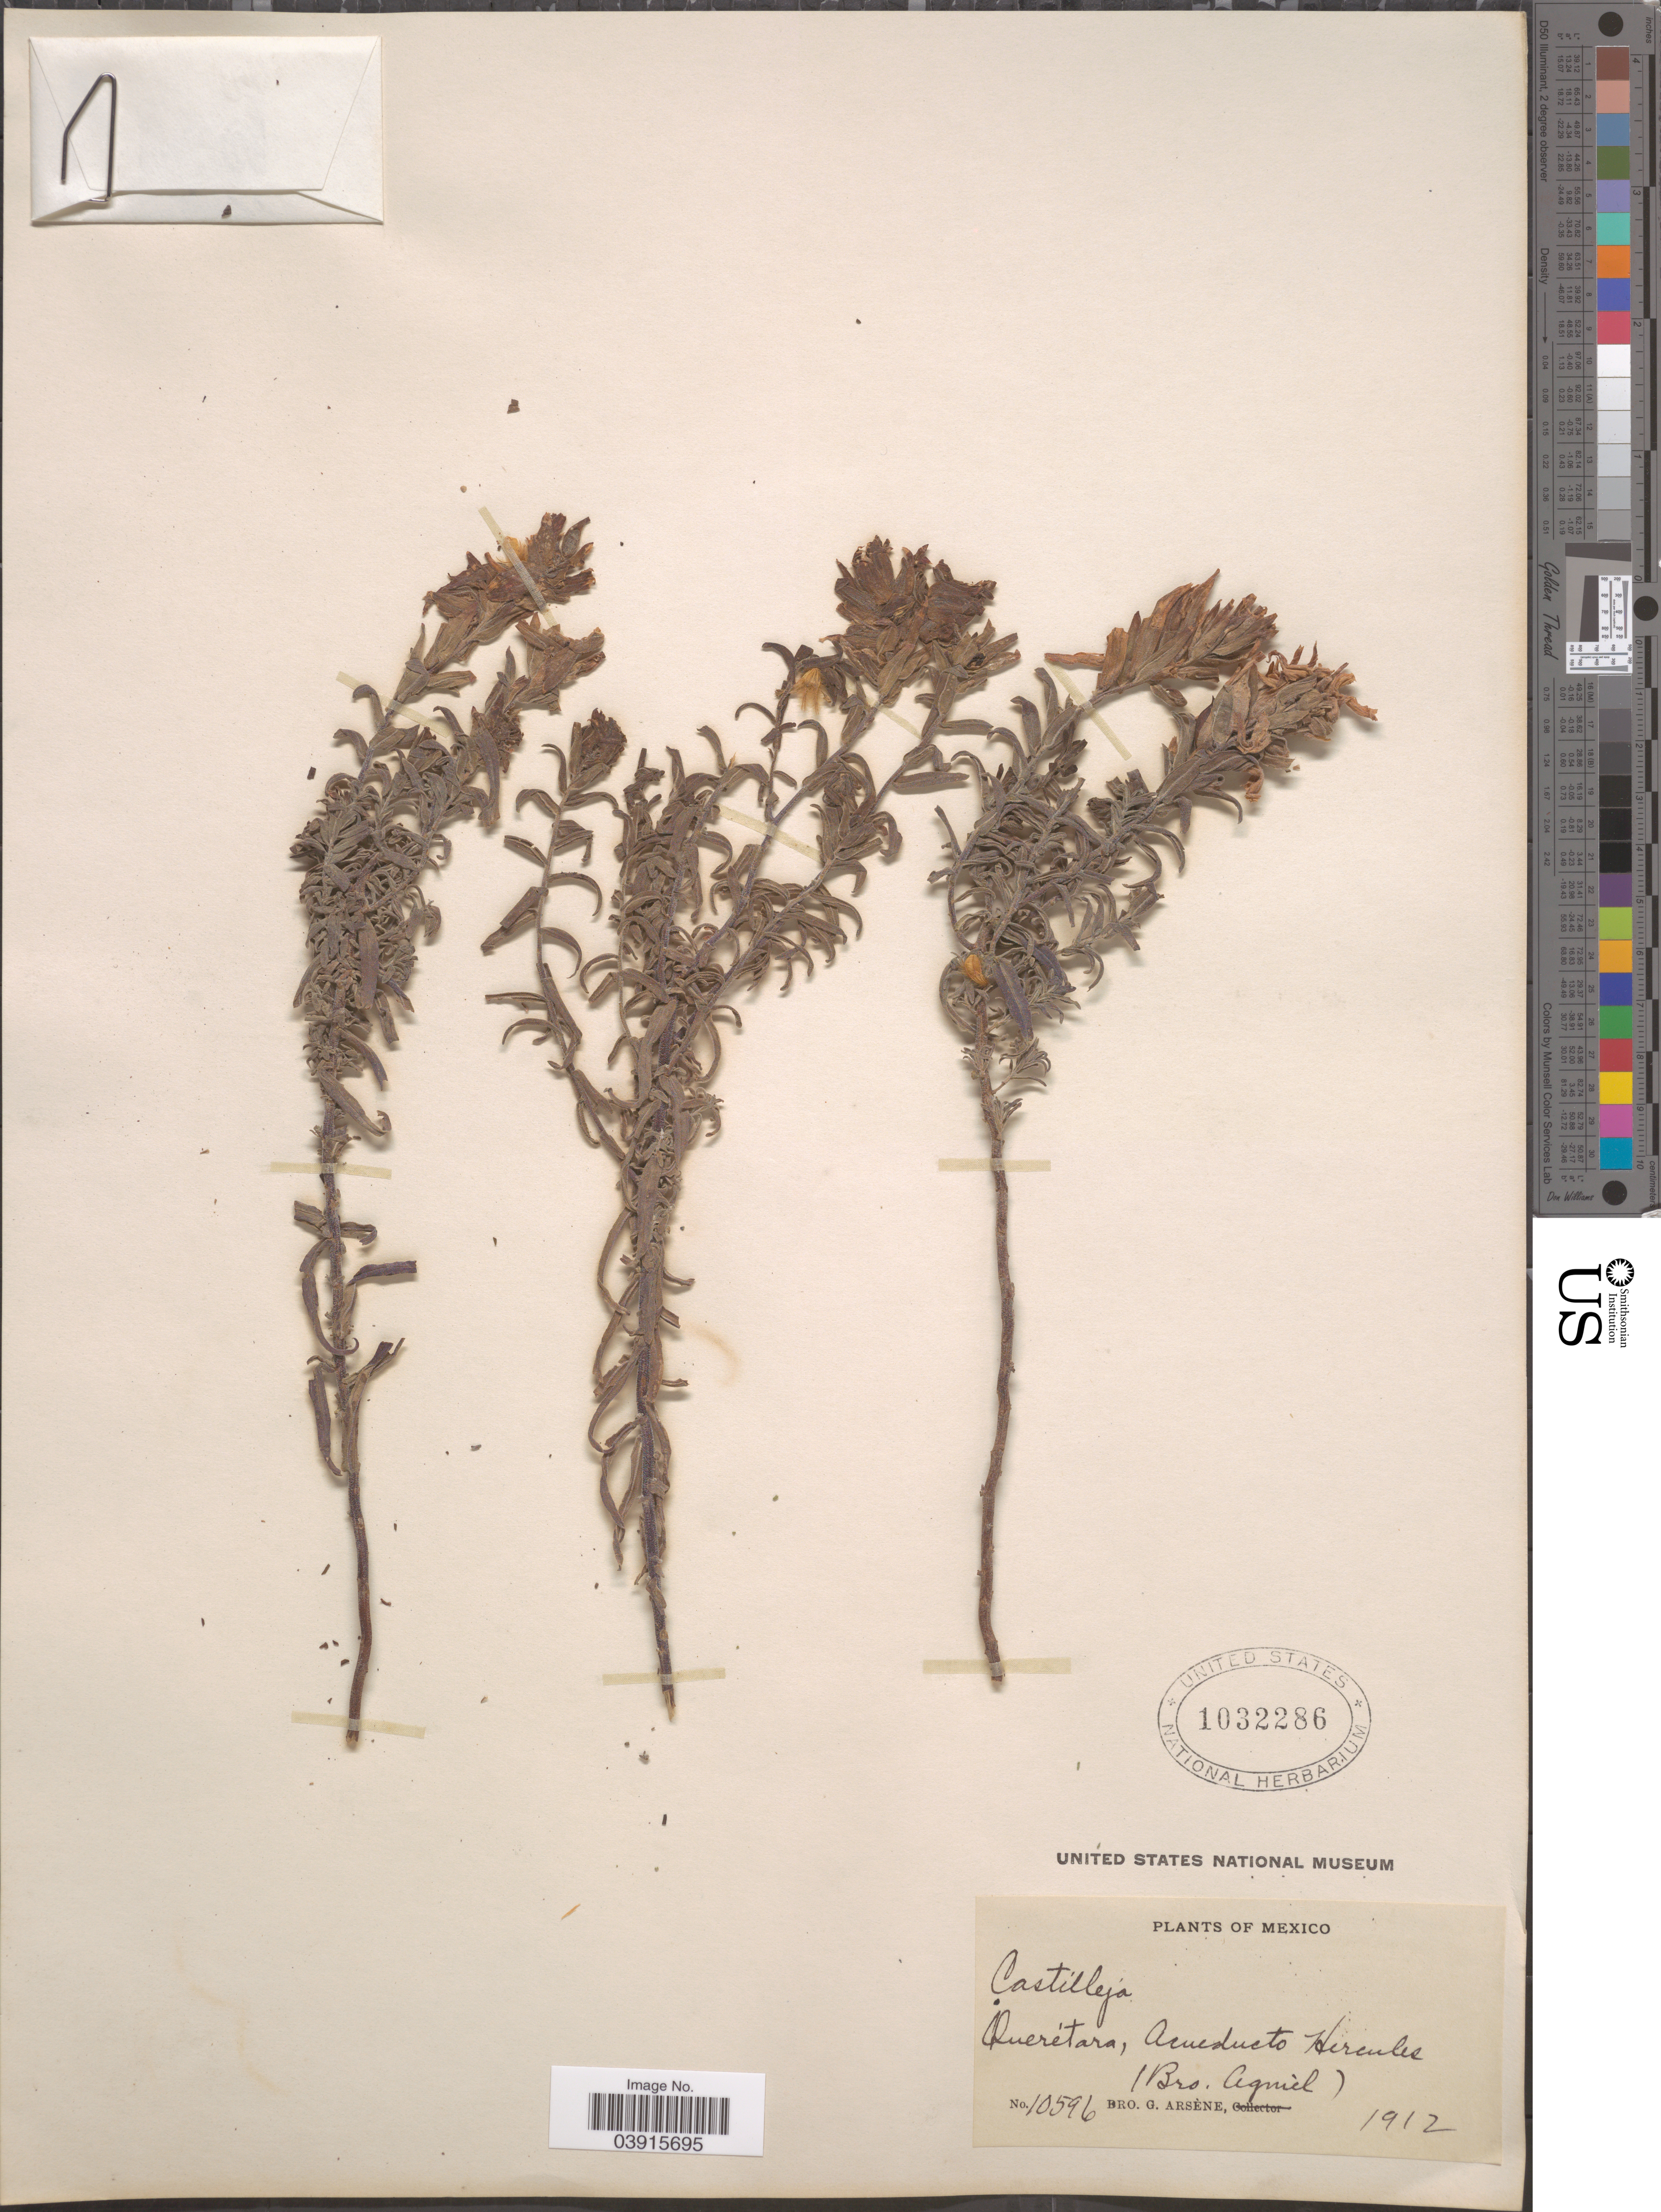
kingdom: Plantae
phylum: Tracheophyta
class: Magnoliopsida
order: Lamiales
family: Orobanchaceae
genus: Castilleja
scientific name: Castilleja tenuiflora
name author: Benth.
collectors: Bro. G. Arsène & Bro. Agniel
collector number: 10596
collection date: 1912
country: Mexico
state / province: Querétaro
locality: Acueducto Hercules.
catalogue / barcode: US 1032286